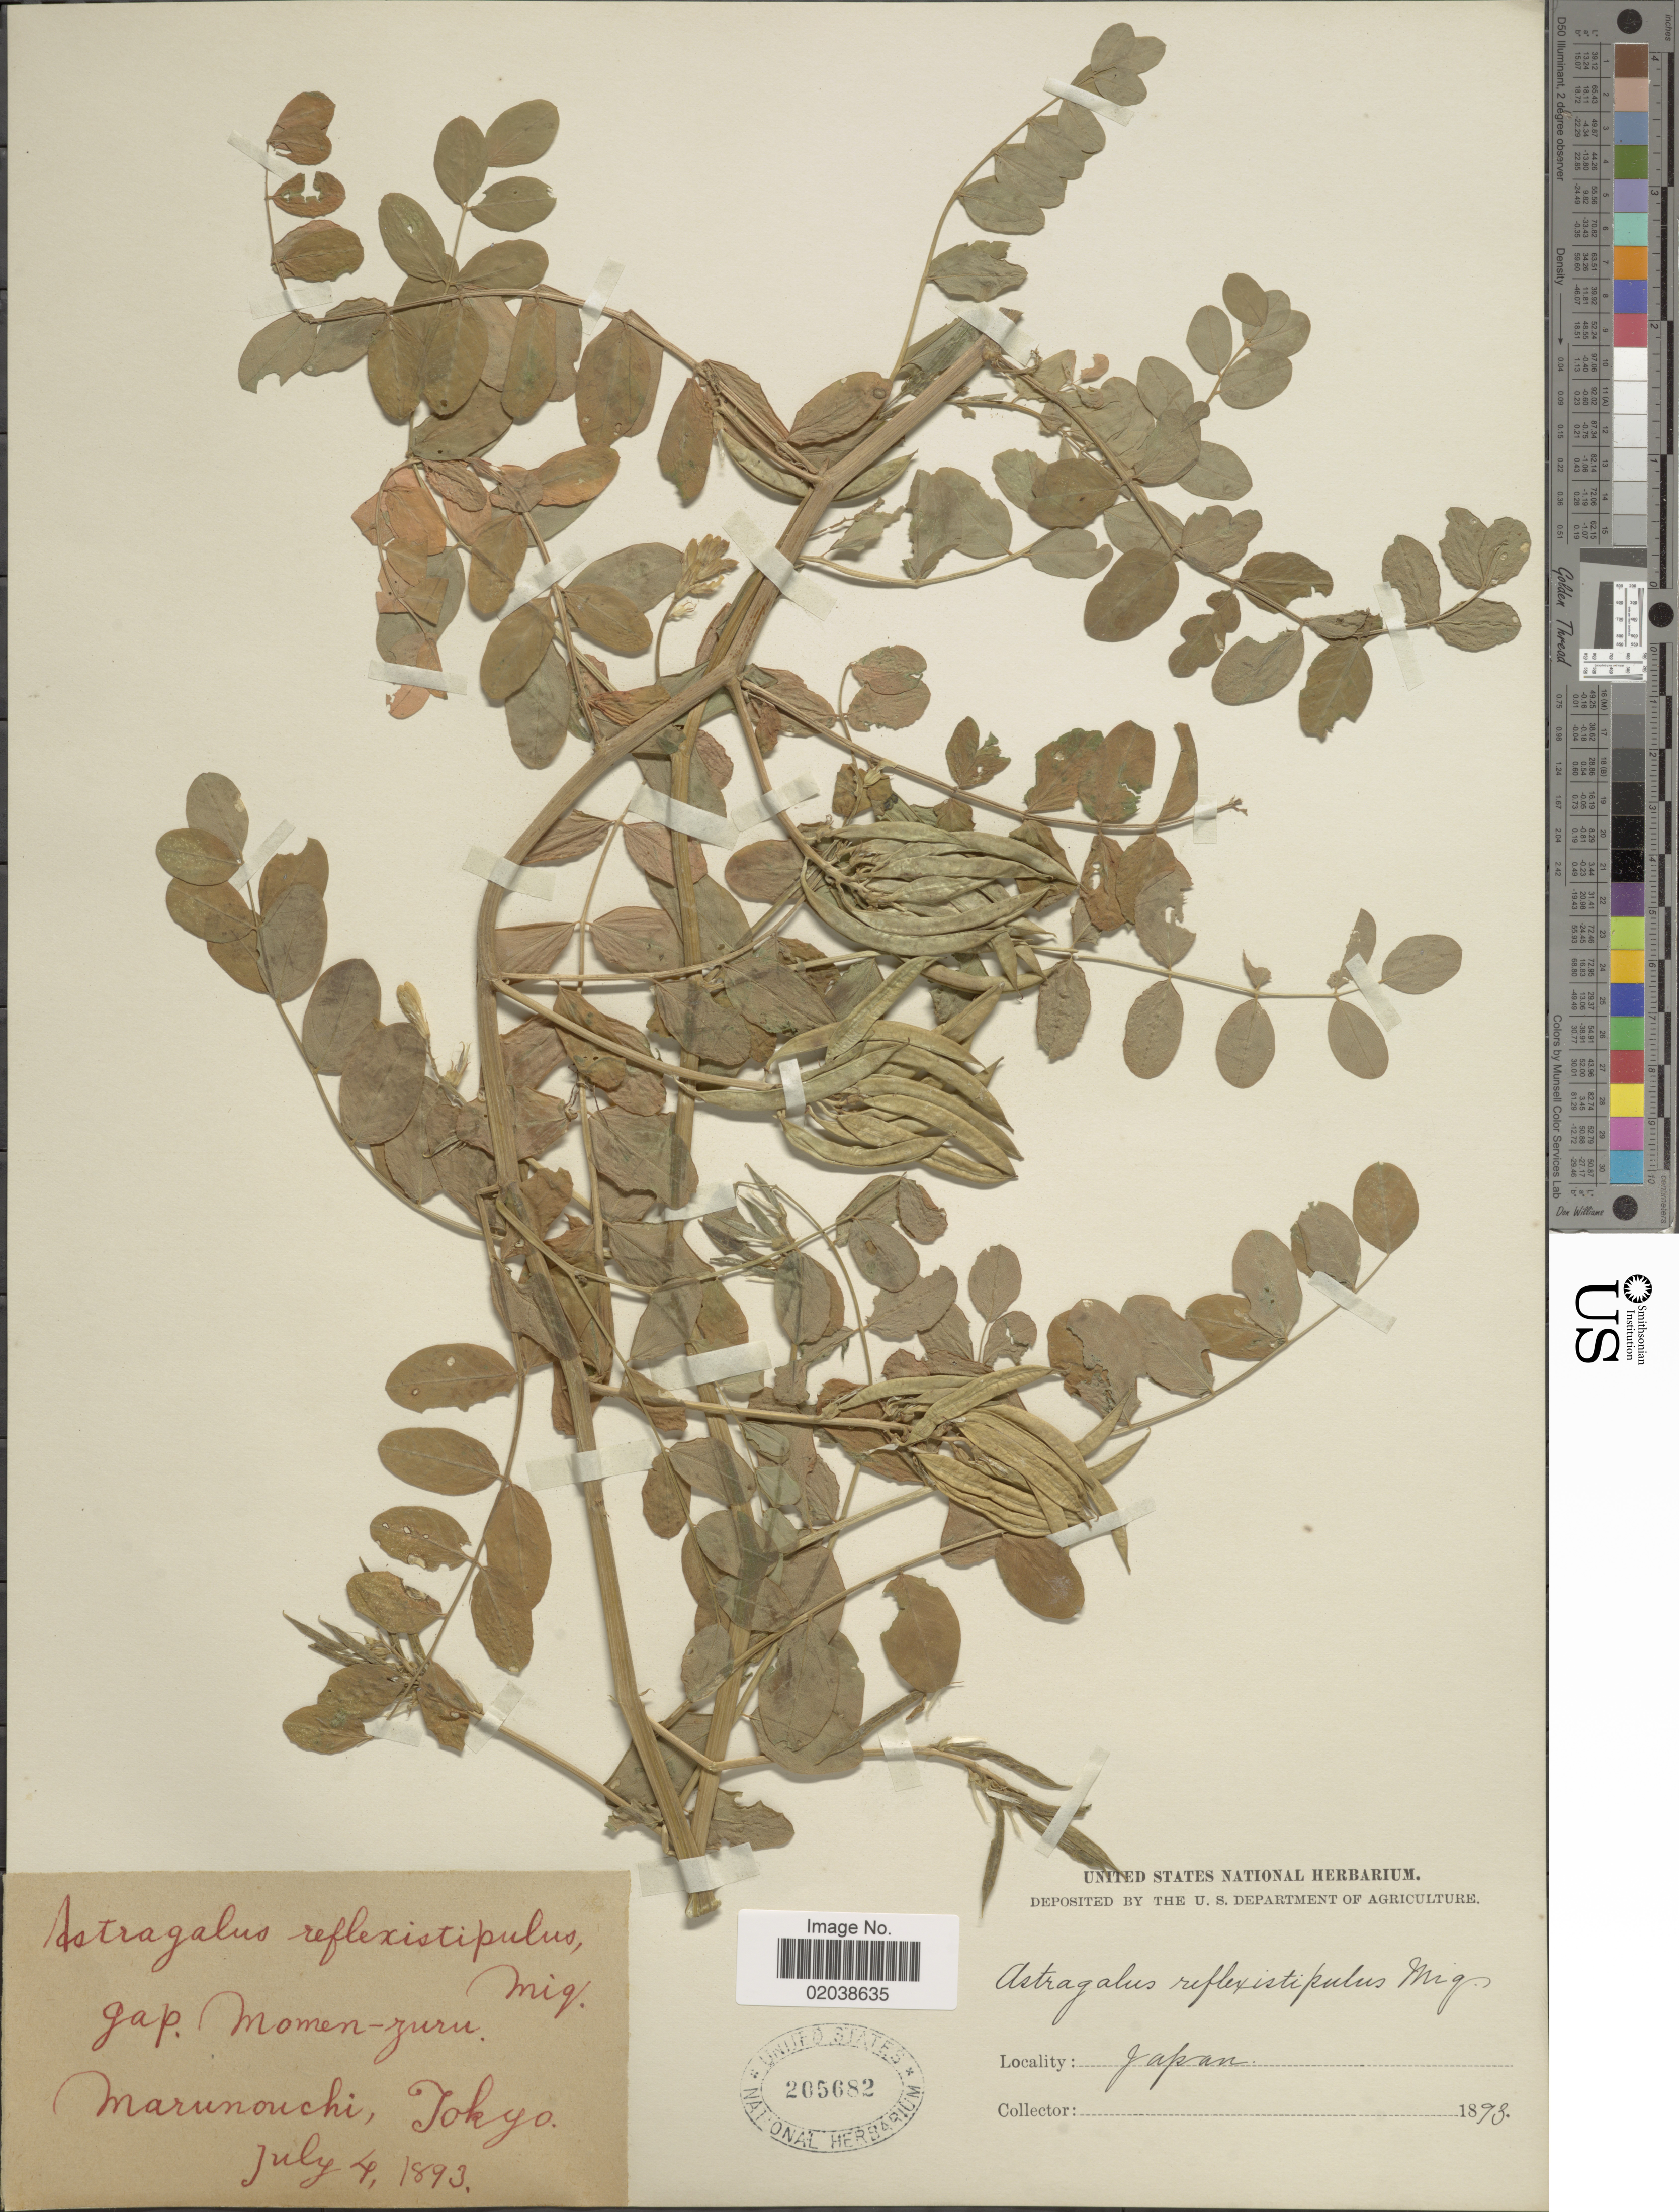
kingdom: Plantae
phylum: Tracheophyta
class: Magnoliopsida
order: Fabales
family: Fabaceae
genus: Astragalus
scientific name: Astragalus reflexistipulus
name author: Miq.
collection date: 1893-07-04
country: Japan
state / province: Tokyo, Federal City of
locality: Marunouchi, Tokyo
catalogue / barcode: US 205682